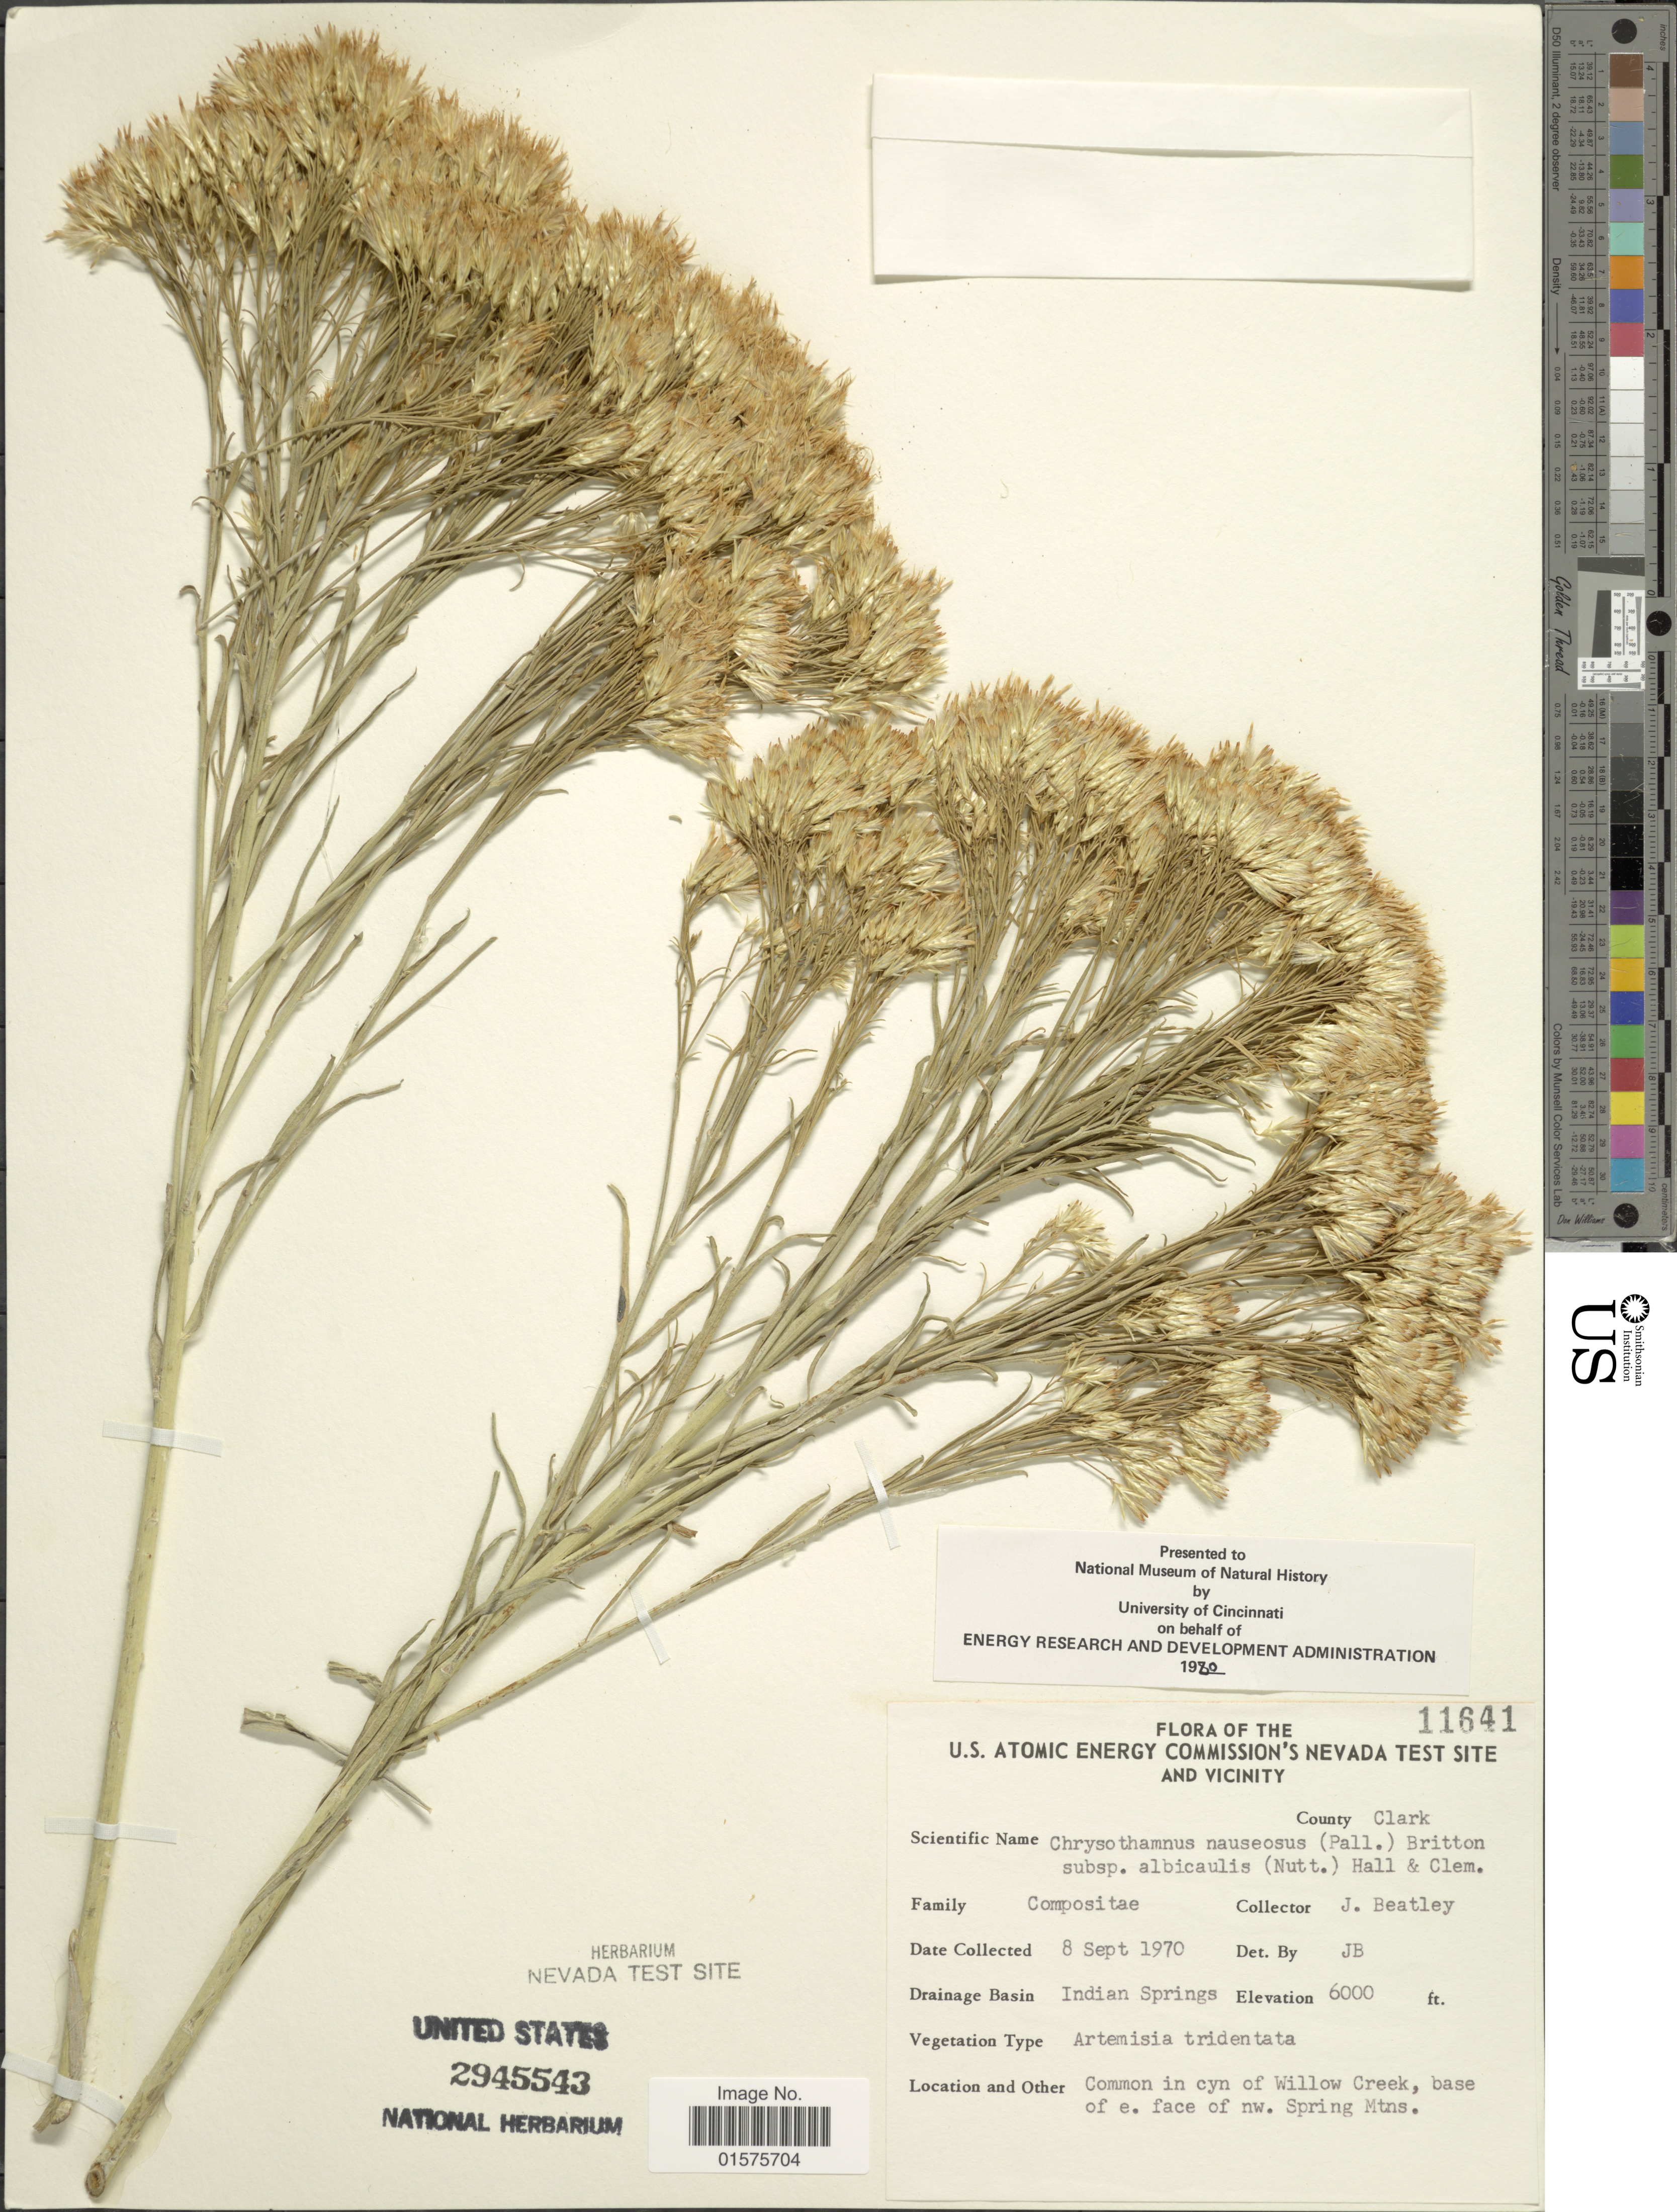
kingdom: Plantae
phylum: Tracheophyta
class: Magnoliopsida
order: Asterales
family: Asteraceae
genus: Ericameria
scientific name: Ericameria nauseosa var. bernardina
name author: (H.M. Hall) G.L. Nesom & G.I. Baird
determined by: Urbatsch, Lowell E., Curator (LSU), Louisiana State University (UNITED STATES)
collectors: J. C. Beatley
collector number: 11641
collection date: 1970-09-08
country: United States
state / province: Nevada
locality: U. S. Atomic Commission's Nevada Test Site and vicinity. County Clark. Drainage Basin Indian Springs. cyn of Willow Creek, base of e. face of nw. Spring Mtns.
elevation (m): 1829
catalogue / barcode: US 2945543